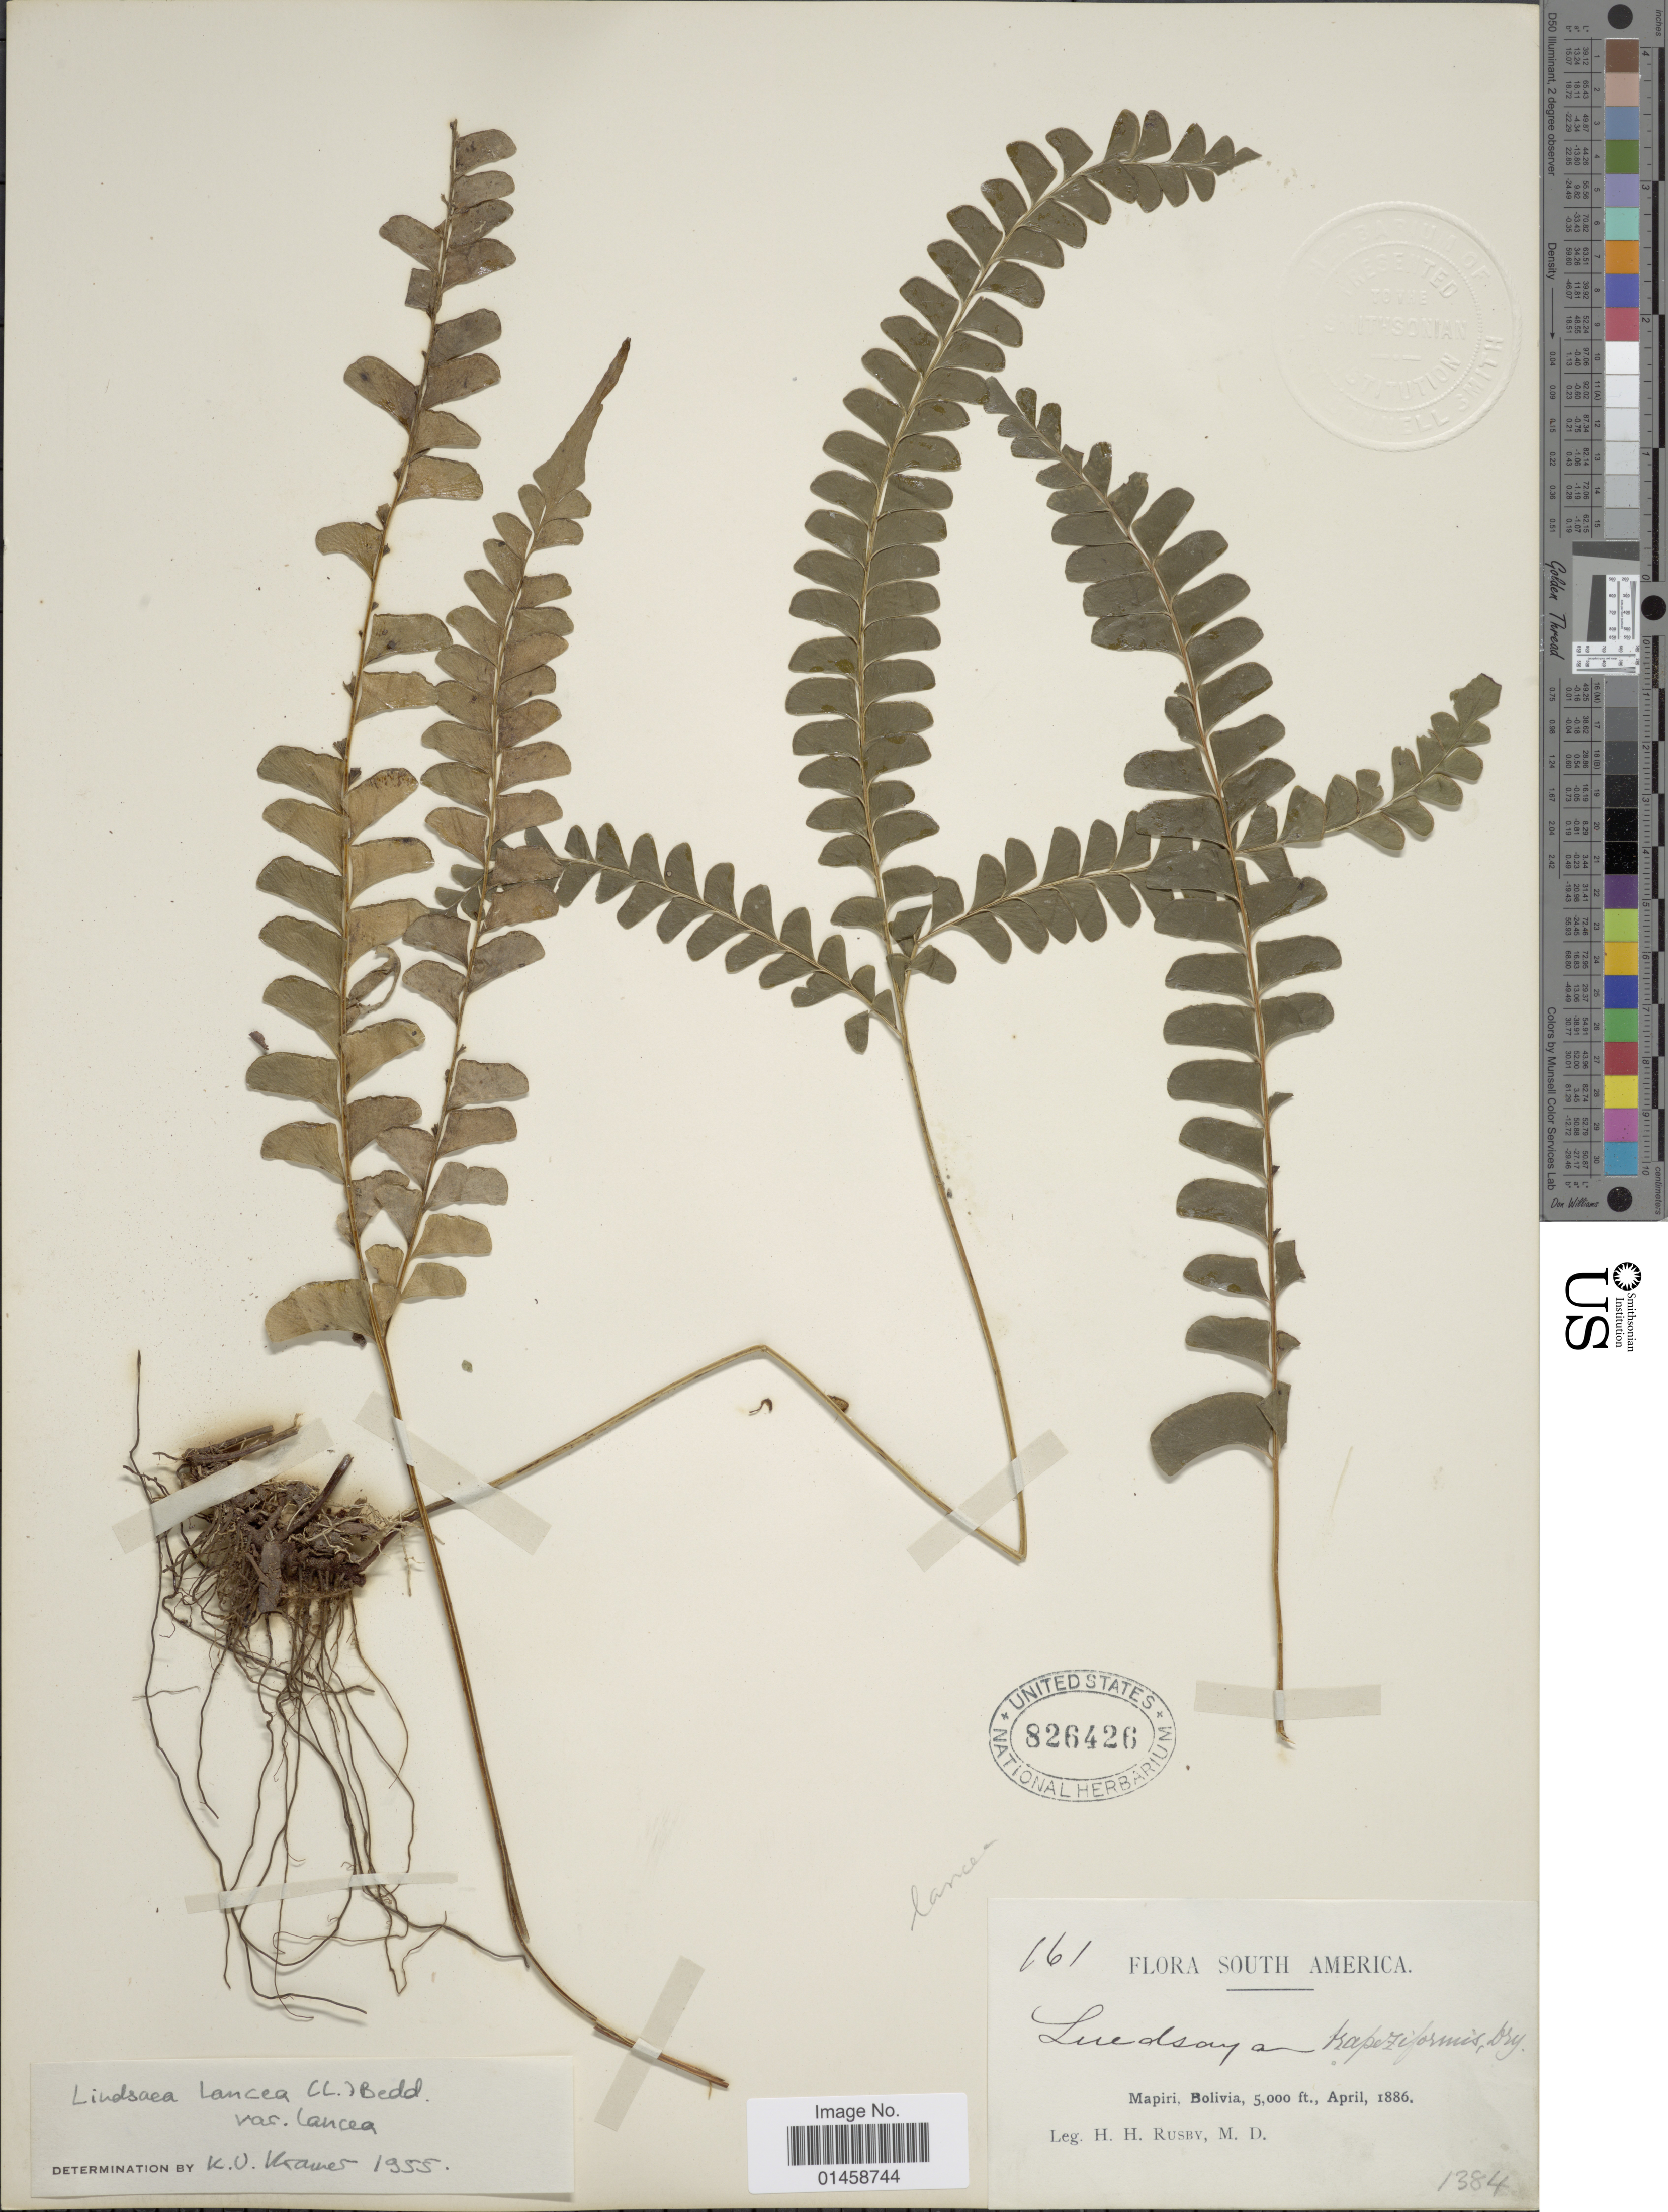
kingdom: Plantae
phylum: Tracheophyta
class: Polypodiopsida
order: Polypodiales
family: Lindsaeaceae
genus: Lindsaea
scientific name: Lindsaea lancea var. lancea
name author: (L.) Bedd.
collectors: H. H. Rusby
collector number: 1384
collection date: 1886-04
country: Bolivia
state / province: La Páz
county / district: Larecaja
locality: Mapiri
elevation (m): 1524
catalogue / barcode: US 826426